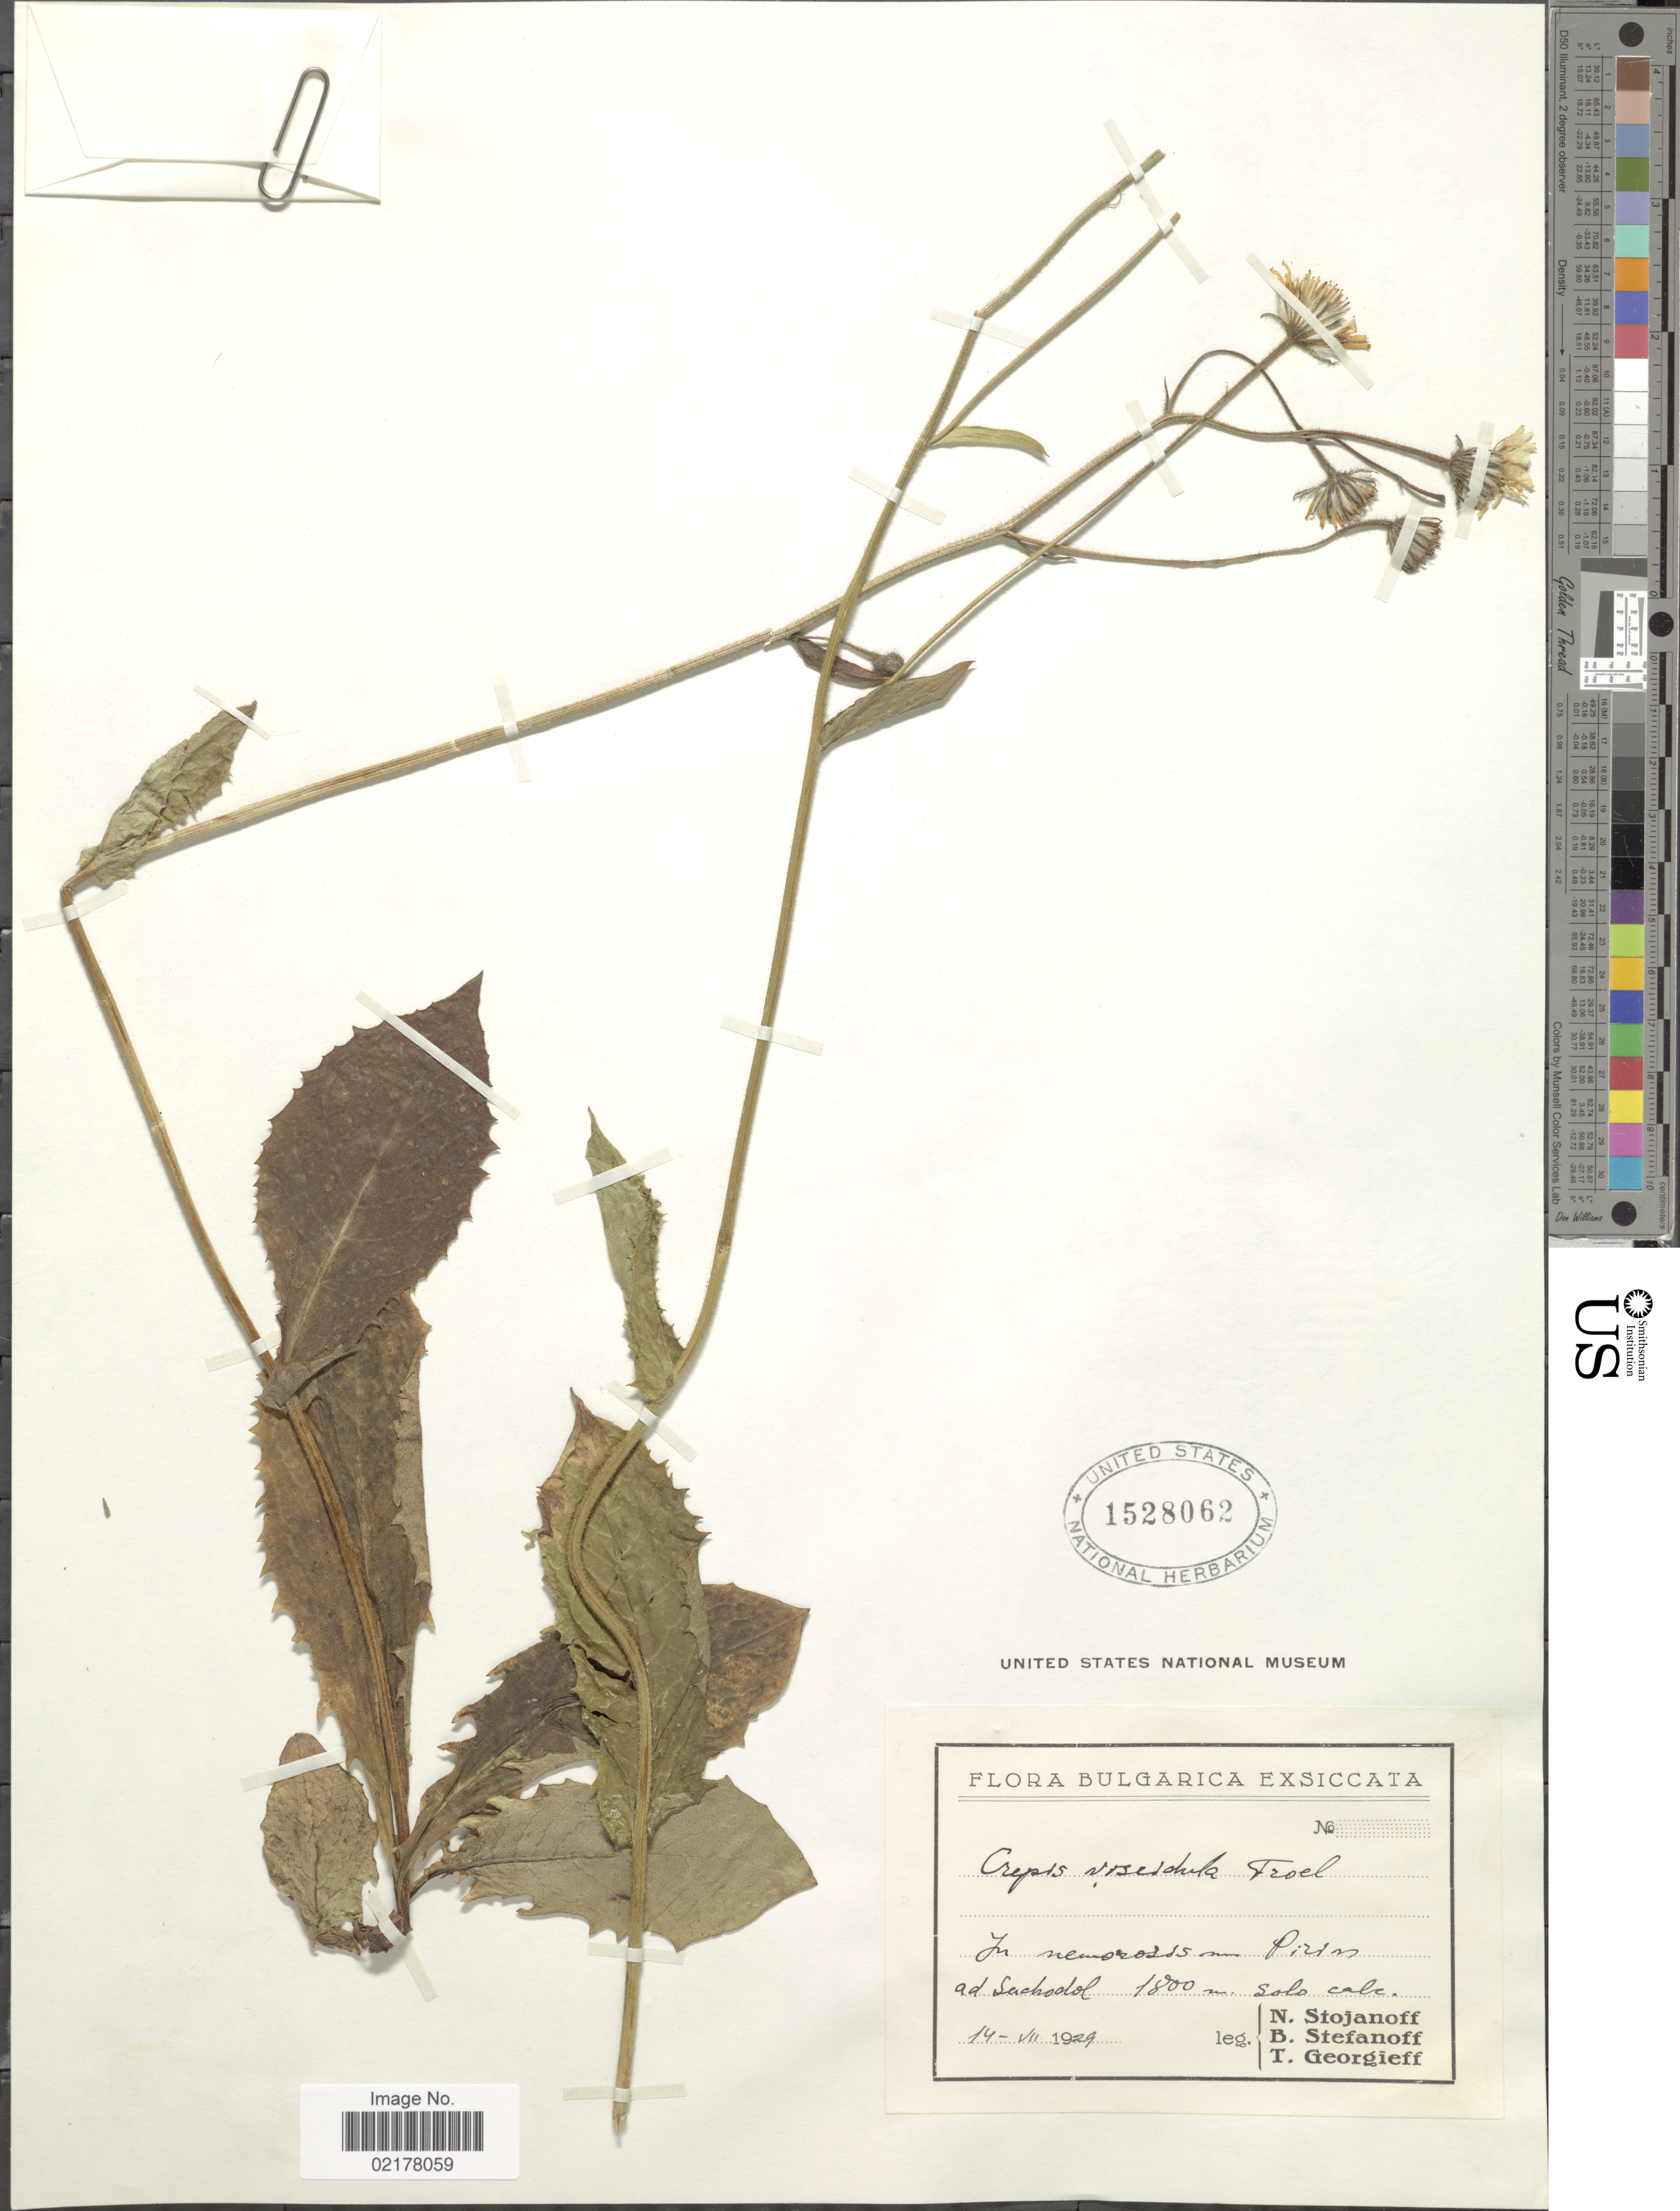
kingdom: Plantae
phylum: Tracheophyta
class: Magnoliopsida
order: Asterales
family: Asteraceae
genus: Crepis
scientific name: Crepis viscidula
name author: Froel.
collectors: N. Stojanoff, B. Stefanoff & T. Georgieff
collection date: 1929-07-14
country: Bulgaria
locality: Pirins ad Sachsdol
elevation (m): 1800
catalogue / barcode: US 1528062